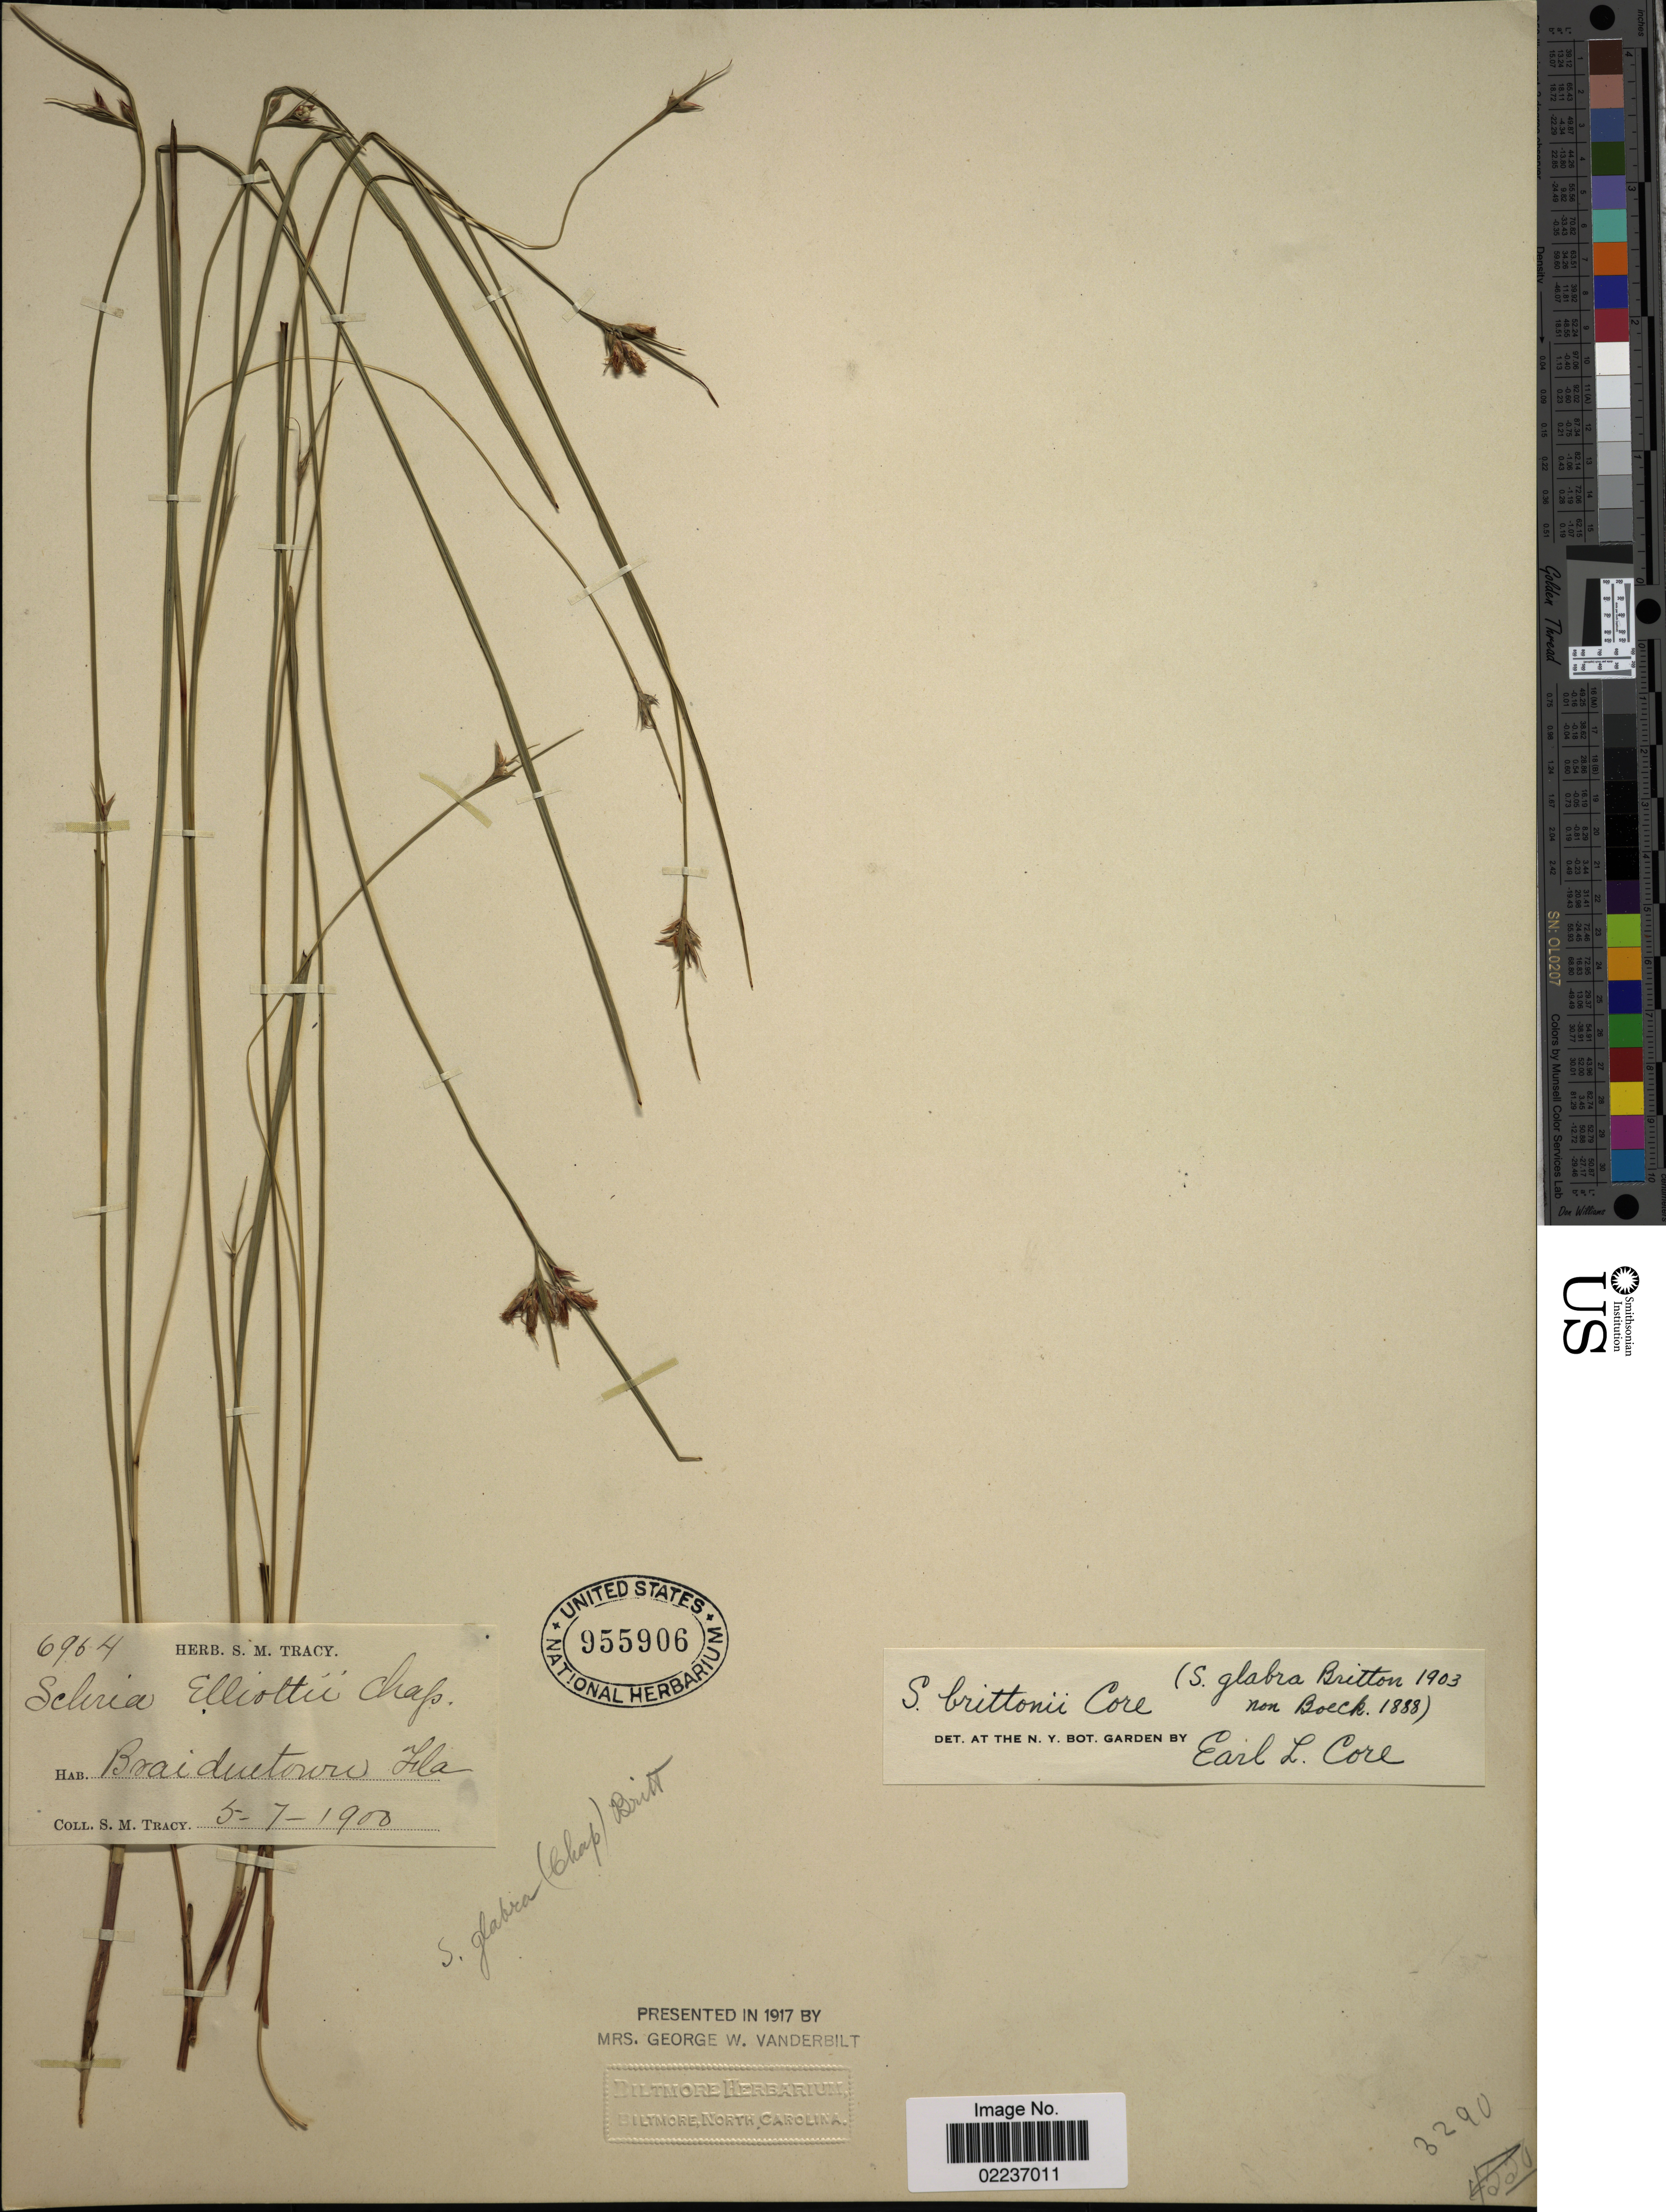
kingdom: Plantae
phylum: Tracheophyta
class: Liliopsida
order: Poales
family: Cyperaceae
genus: Scleria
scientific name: Scleria brittonii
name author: Core ex Small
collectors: S. M. Tracy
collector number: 6964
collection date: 1900-05-07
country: United States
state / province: Florida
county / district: Manatee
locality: Braidentown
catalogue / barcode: US 955906